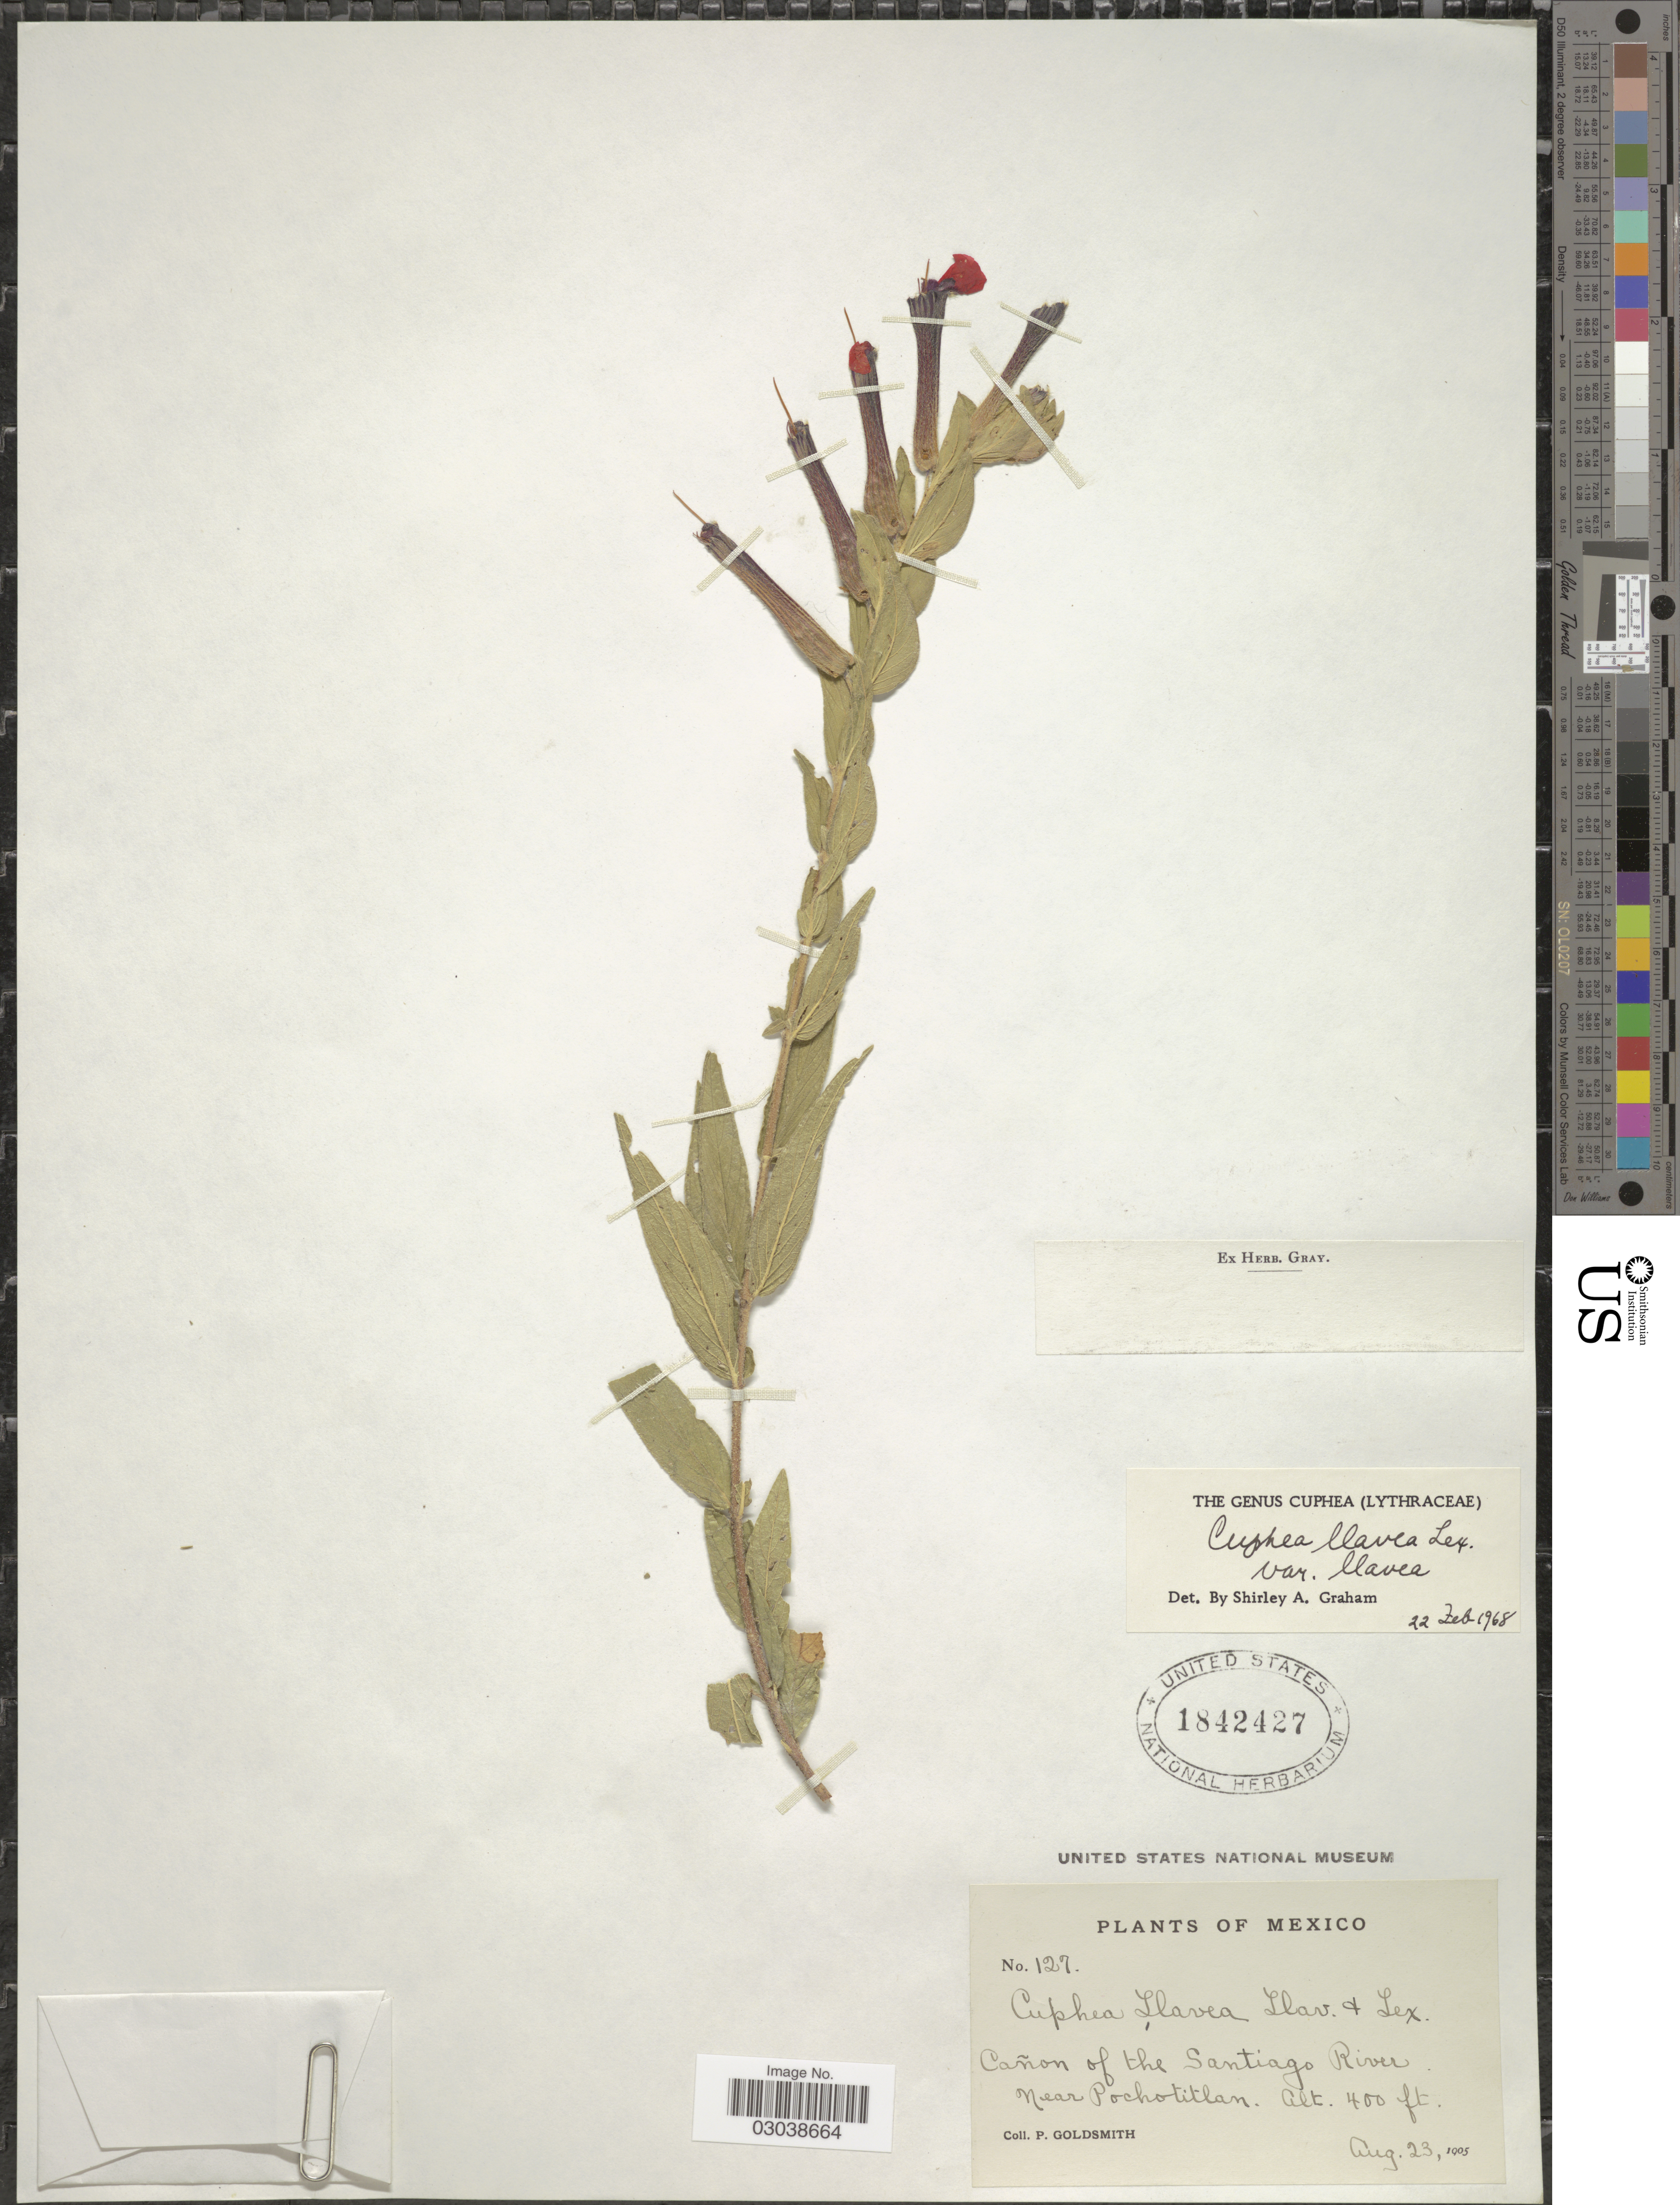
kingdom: Plantae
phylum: Tracheophyta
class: Magnoliopsida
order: Myrtales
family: Lythraceae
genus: Cuphea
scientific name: Cuphea llavea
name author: Lex.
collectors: P. Goldsmith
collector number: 127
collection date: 1905-08-23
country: Mexico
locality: Cañon of the Santiago River, near Pochotitlan.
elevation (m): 122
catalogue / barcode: US 1842427